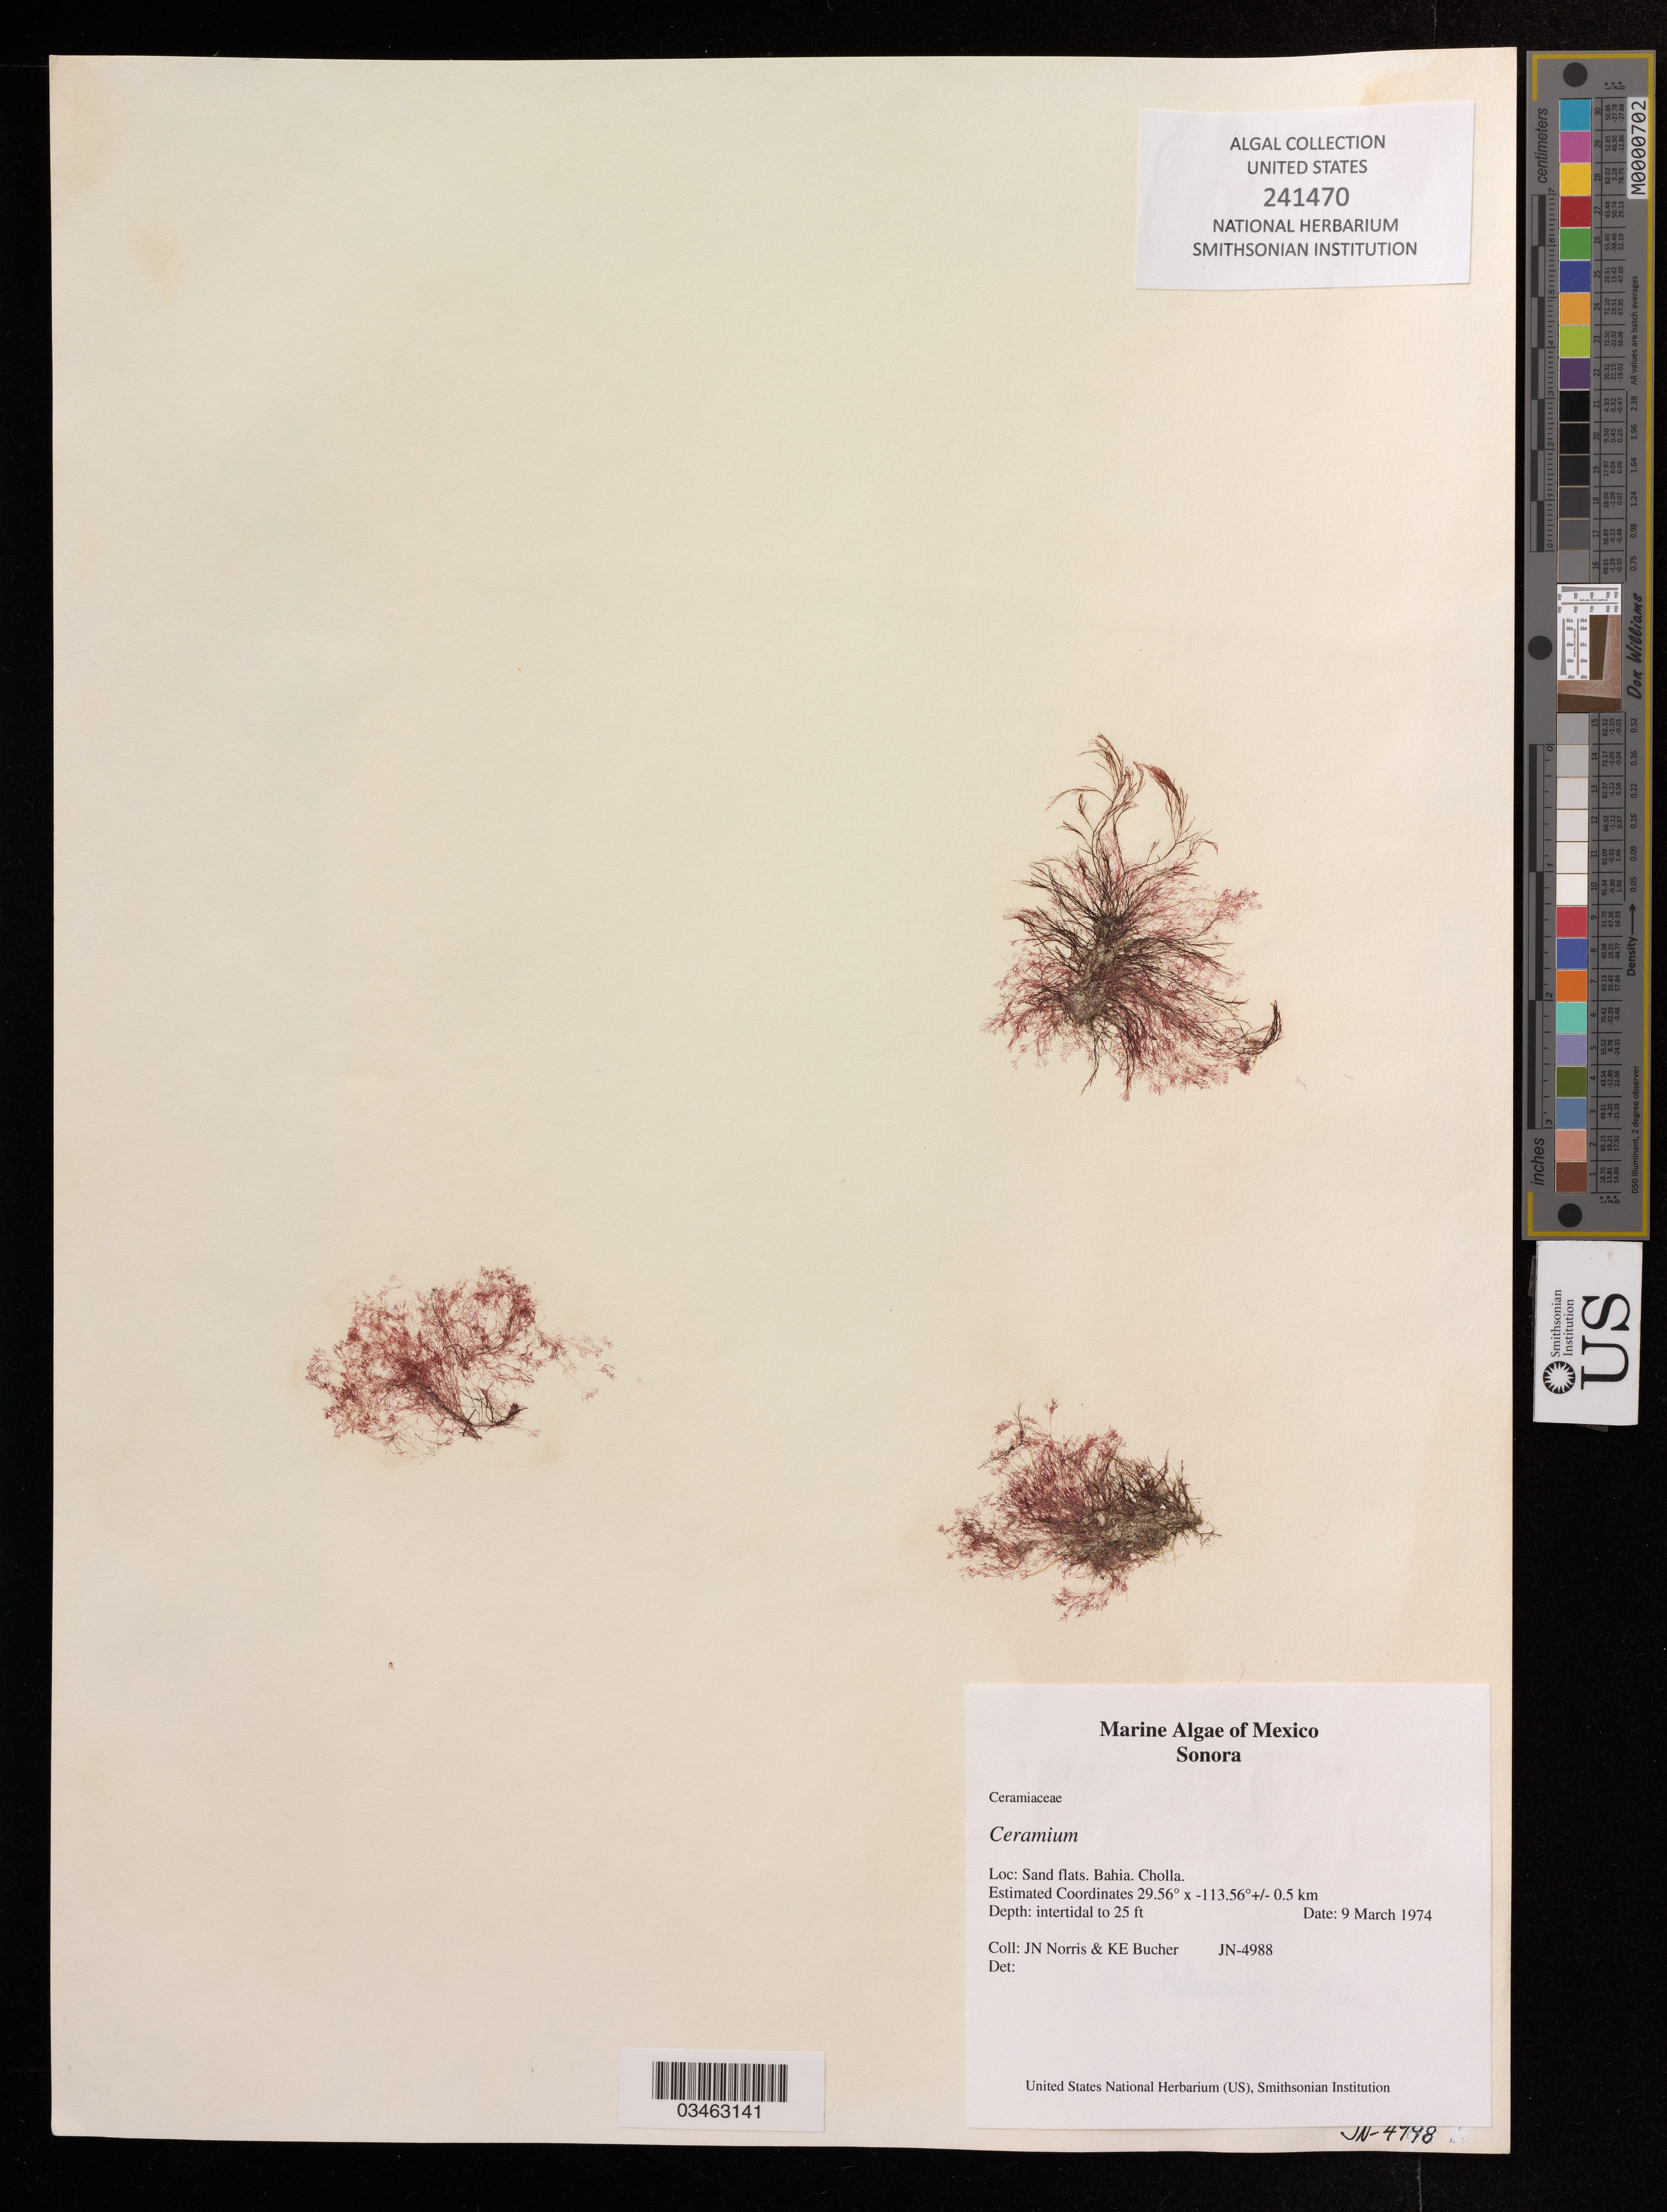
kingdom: Plantae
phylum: Rhodophyta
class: Florideophyceae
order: Ceramiales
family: Ceramiaceae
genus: Ceramium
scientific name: Ceramium sp.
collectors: J. N. Norris & K. E. Bucher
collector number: JN-4988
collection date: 1974-03-09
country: Mexico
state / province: Sonora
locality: Bahia. Cholla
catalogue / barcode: US 241470